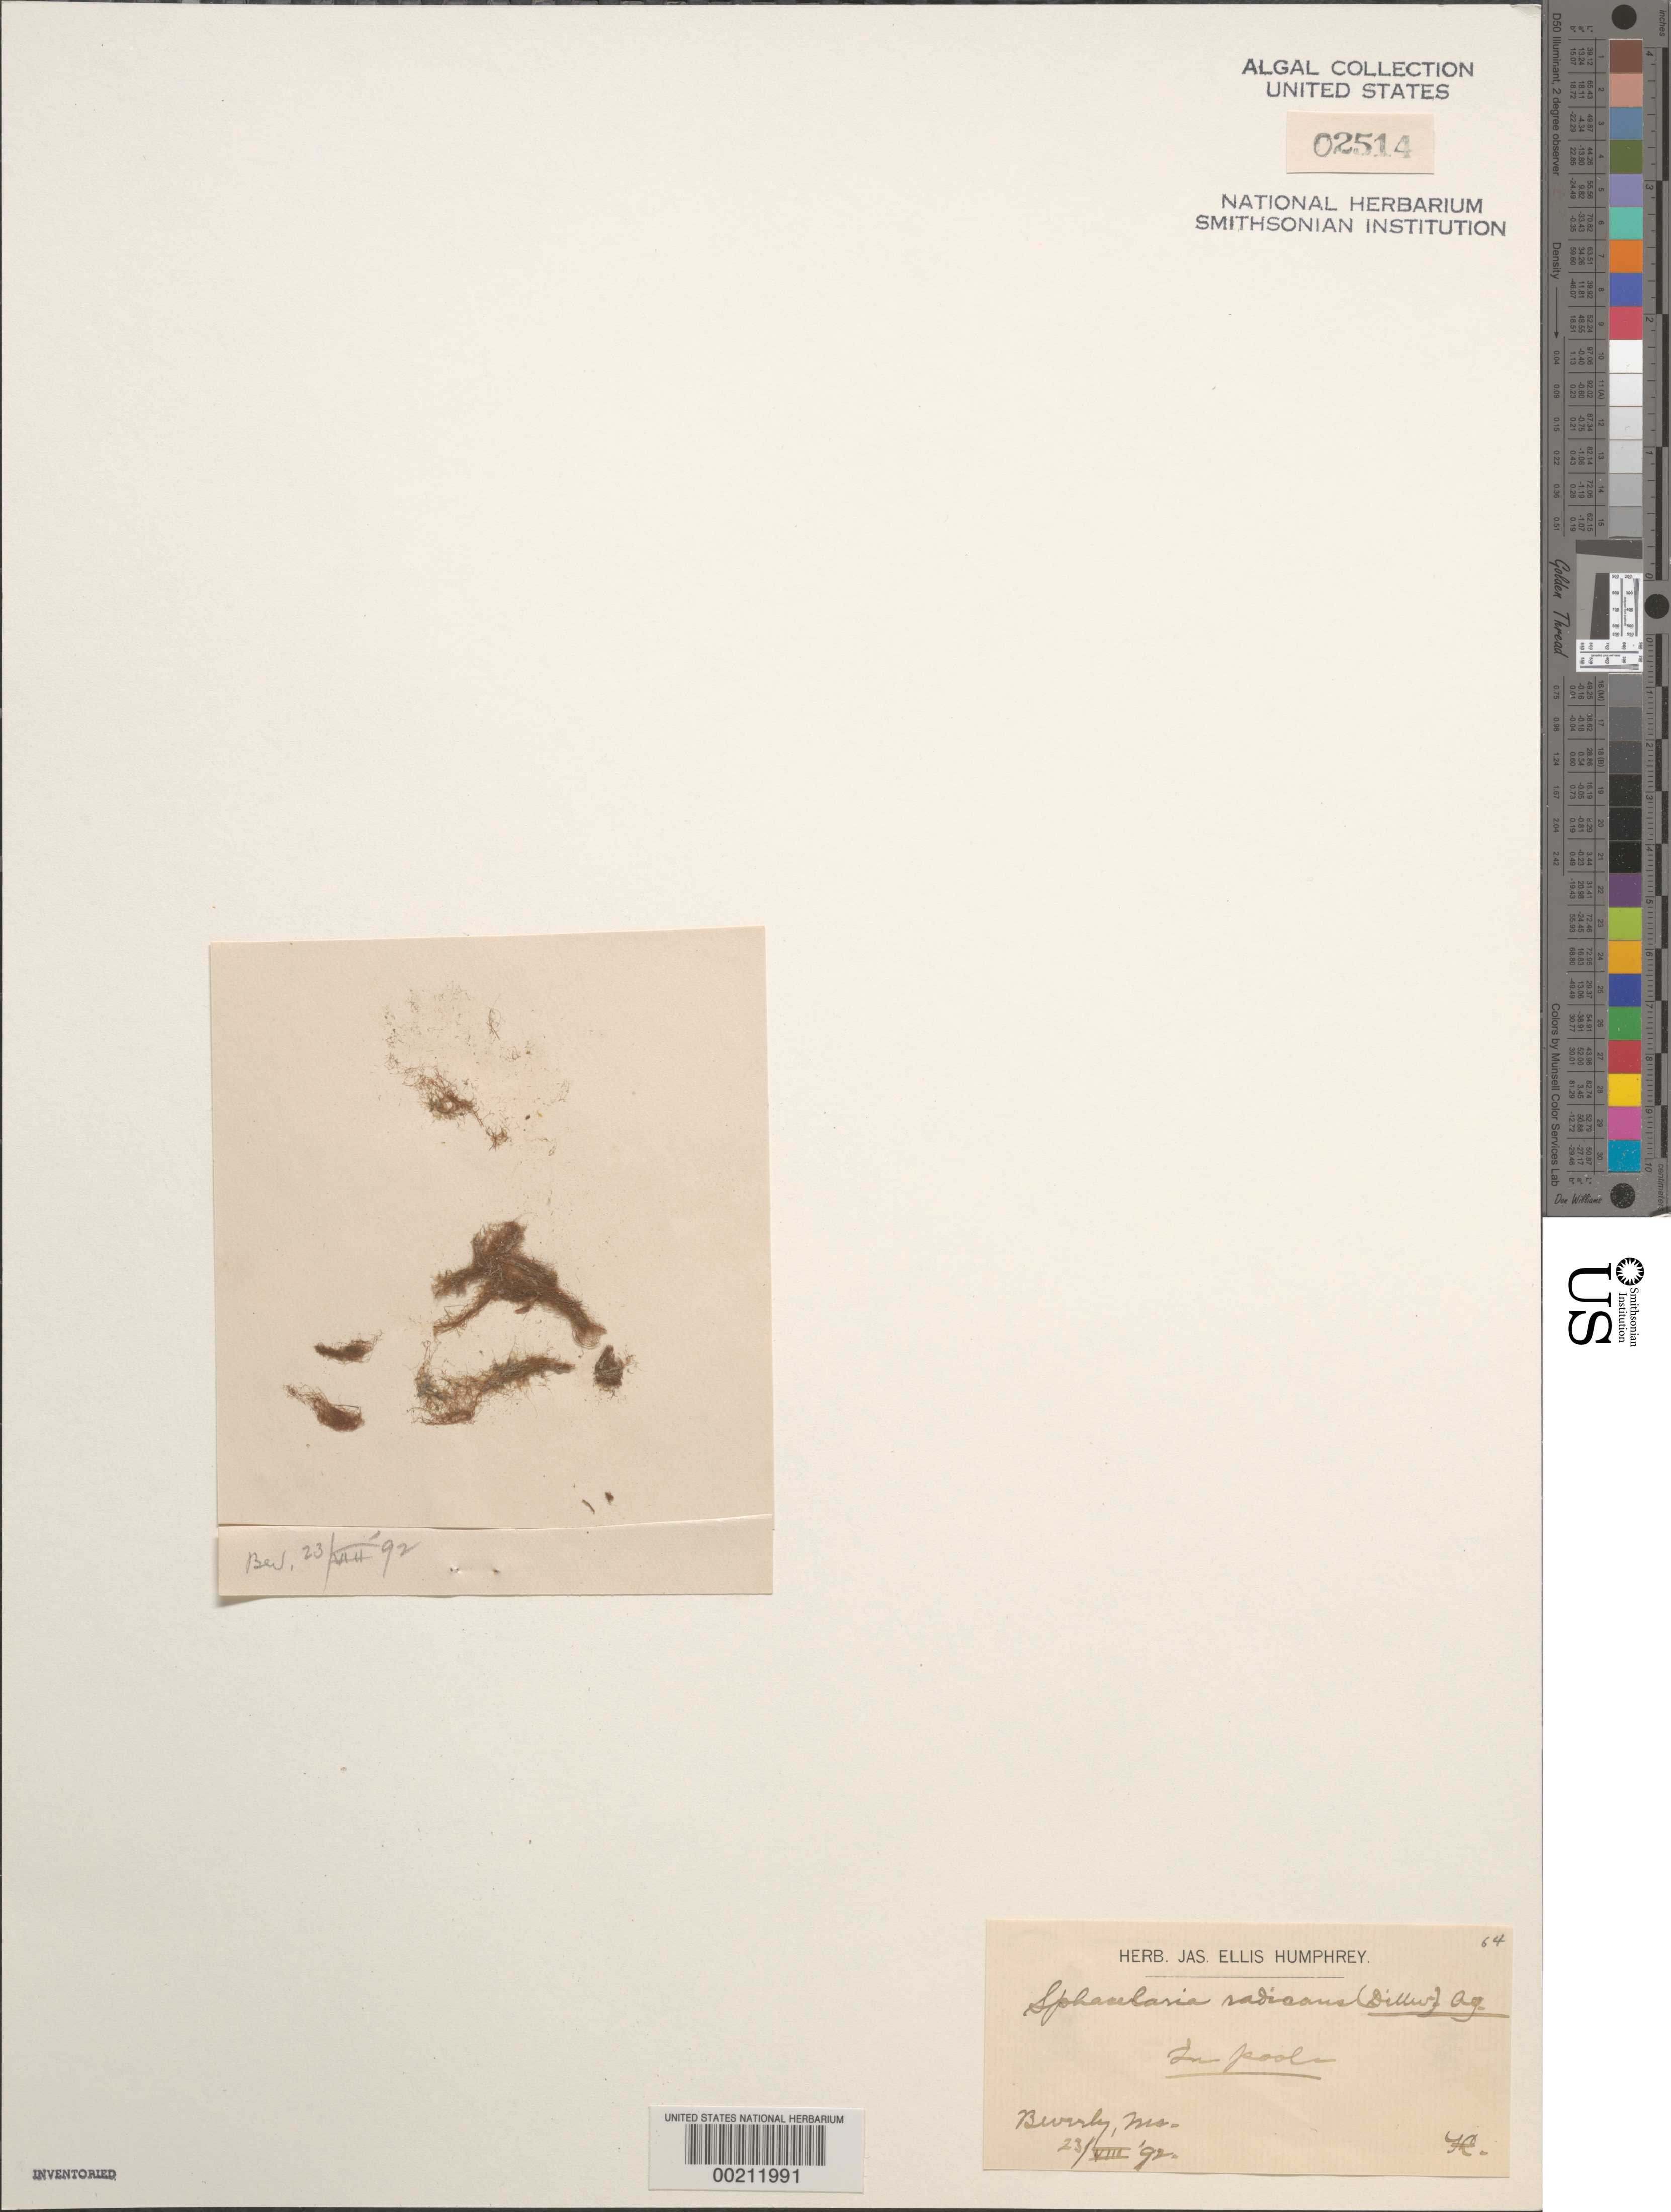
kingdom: Chromista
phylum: Ochrophyta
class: Phaeophyceae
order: Sphacelariales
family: Stypocaulaceae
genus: Protohalopteris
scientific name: Protohalopteris radicans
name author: (Dillwyn) Draisma et al.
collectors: J. Humphrey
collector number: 64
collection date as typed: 23 Aug 1892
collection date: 1892-08-23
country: United States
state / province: Massachusetts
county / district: Essex County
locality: Beverly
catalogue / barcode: US 2514